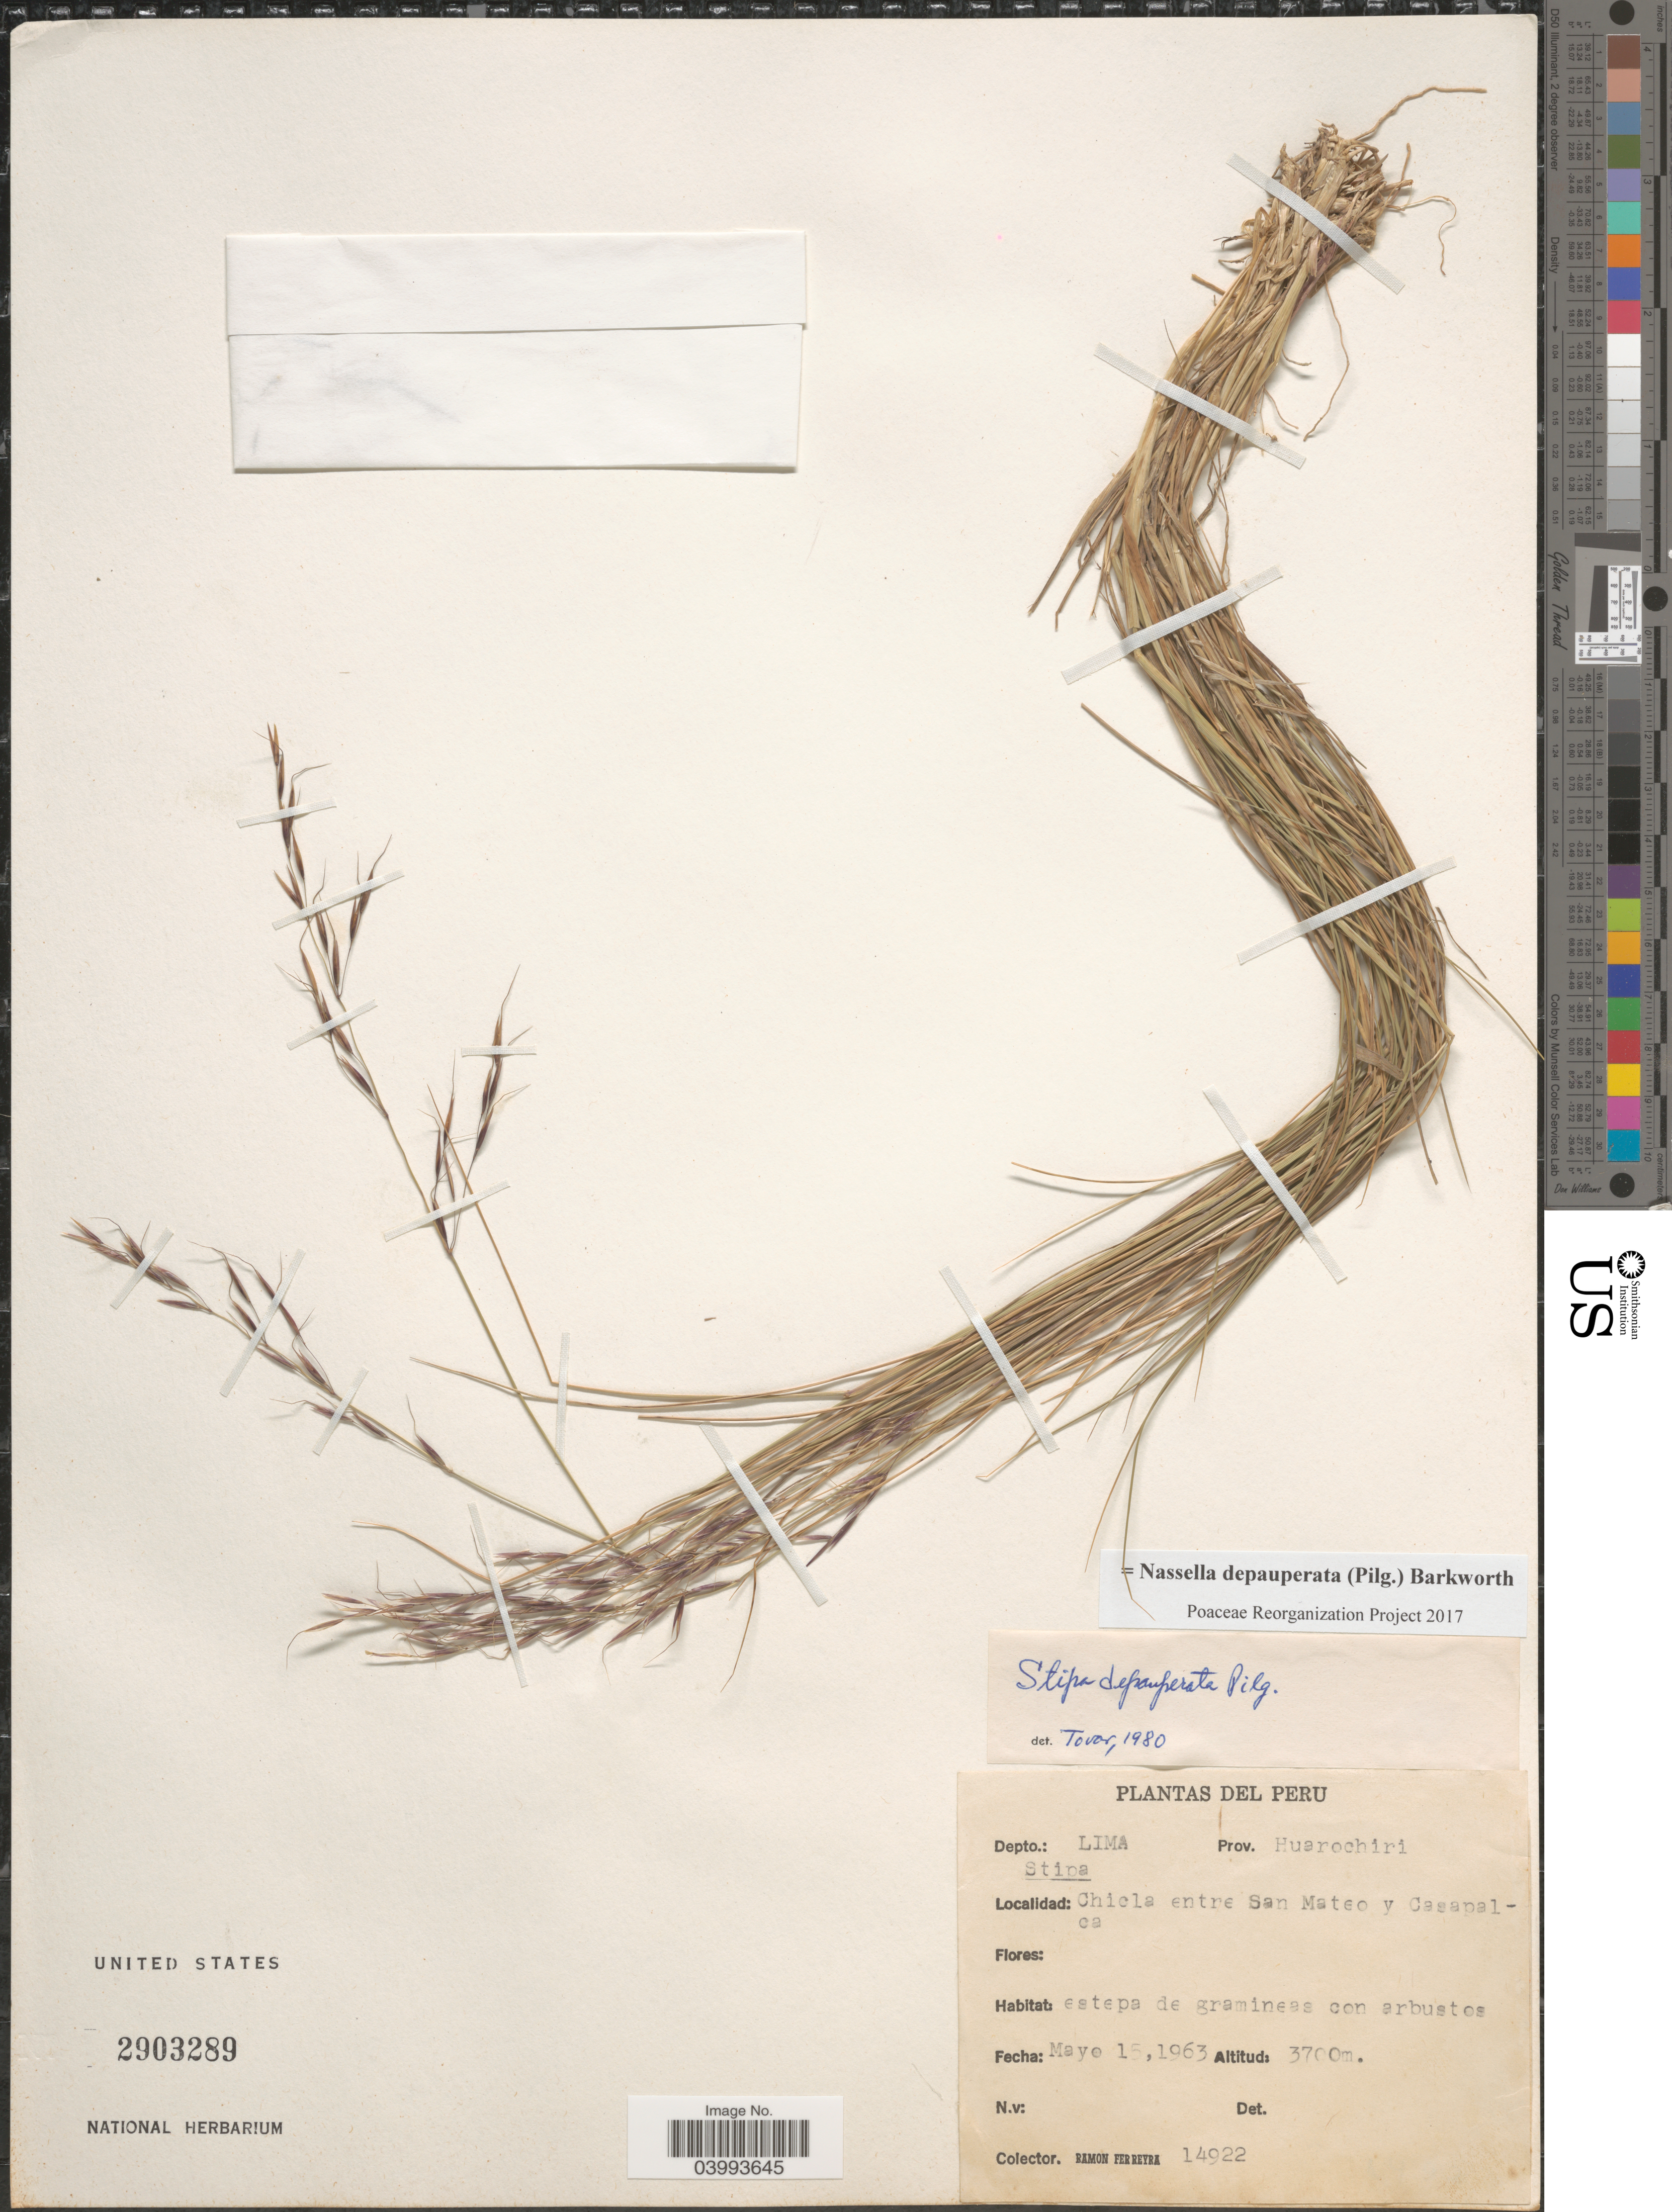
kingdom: Plantae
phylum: Tracheophyta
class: Liliopsida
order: Poales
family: Poaceae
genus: Nassella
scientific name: Nassella depauperata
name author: (Pilg.) Barkworth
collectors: R. A. Ferreyra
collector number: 14922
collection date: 1963-05-15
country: Peru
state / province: Lima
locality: Depto.: Lima. Prov. Huarochiri. Chicla entre San Mateo y Casapalca.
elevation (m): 3700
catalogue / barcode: US 2903289